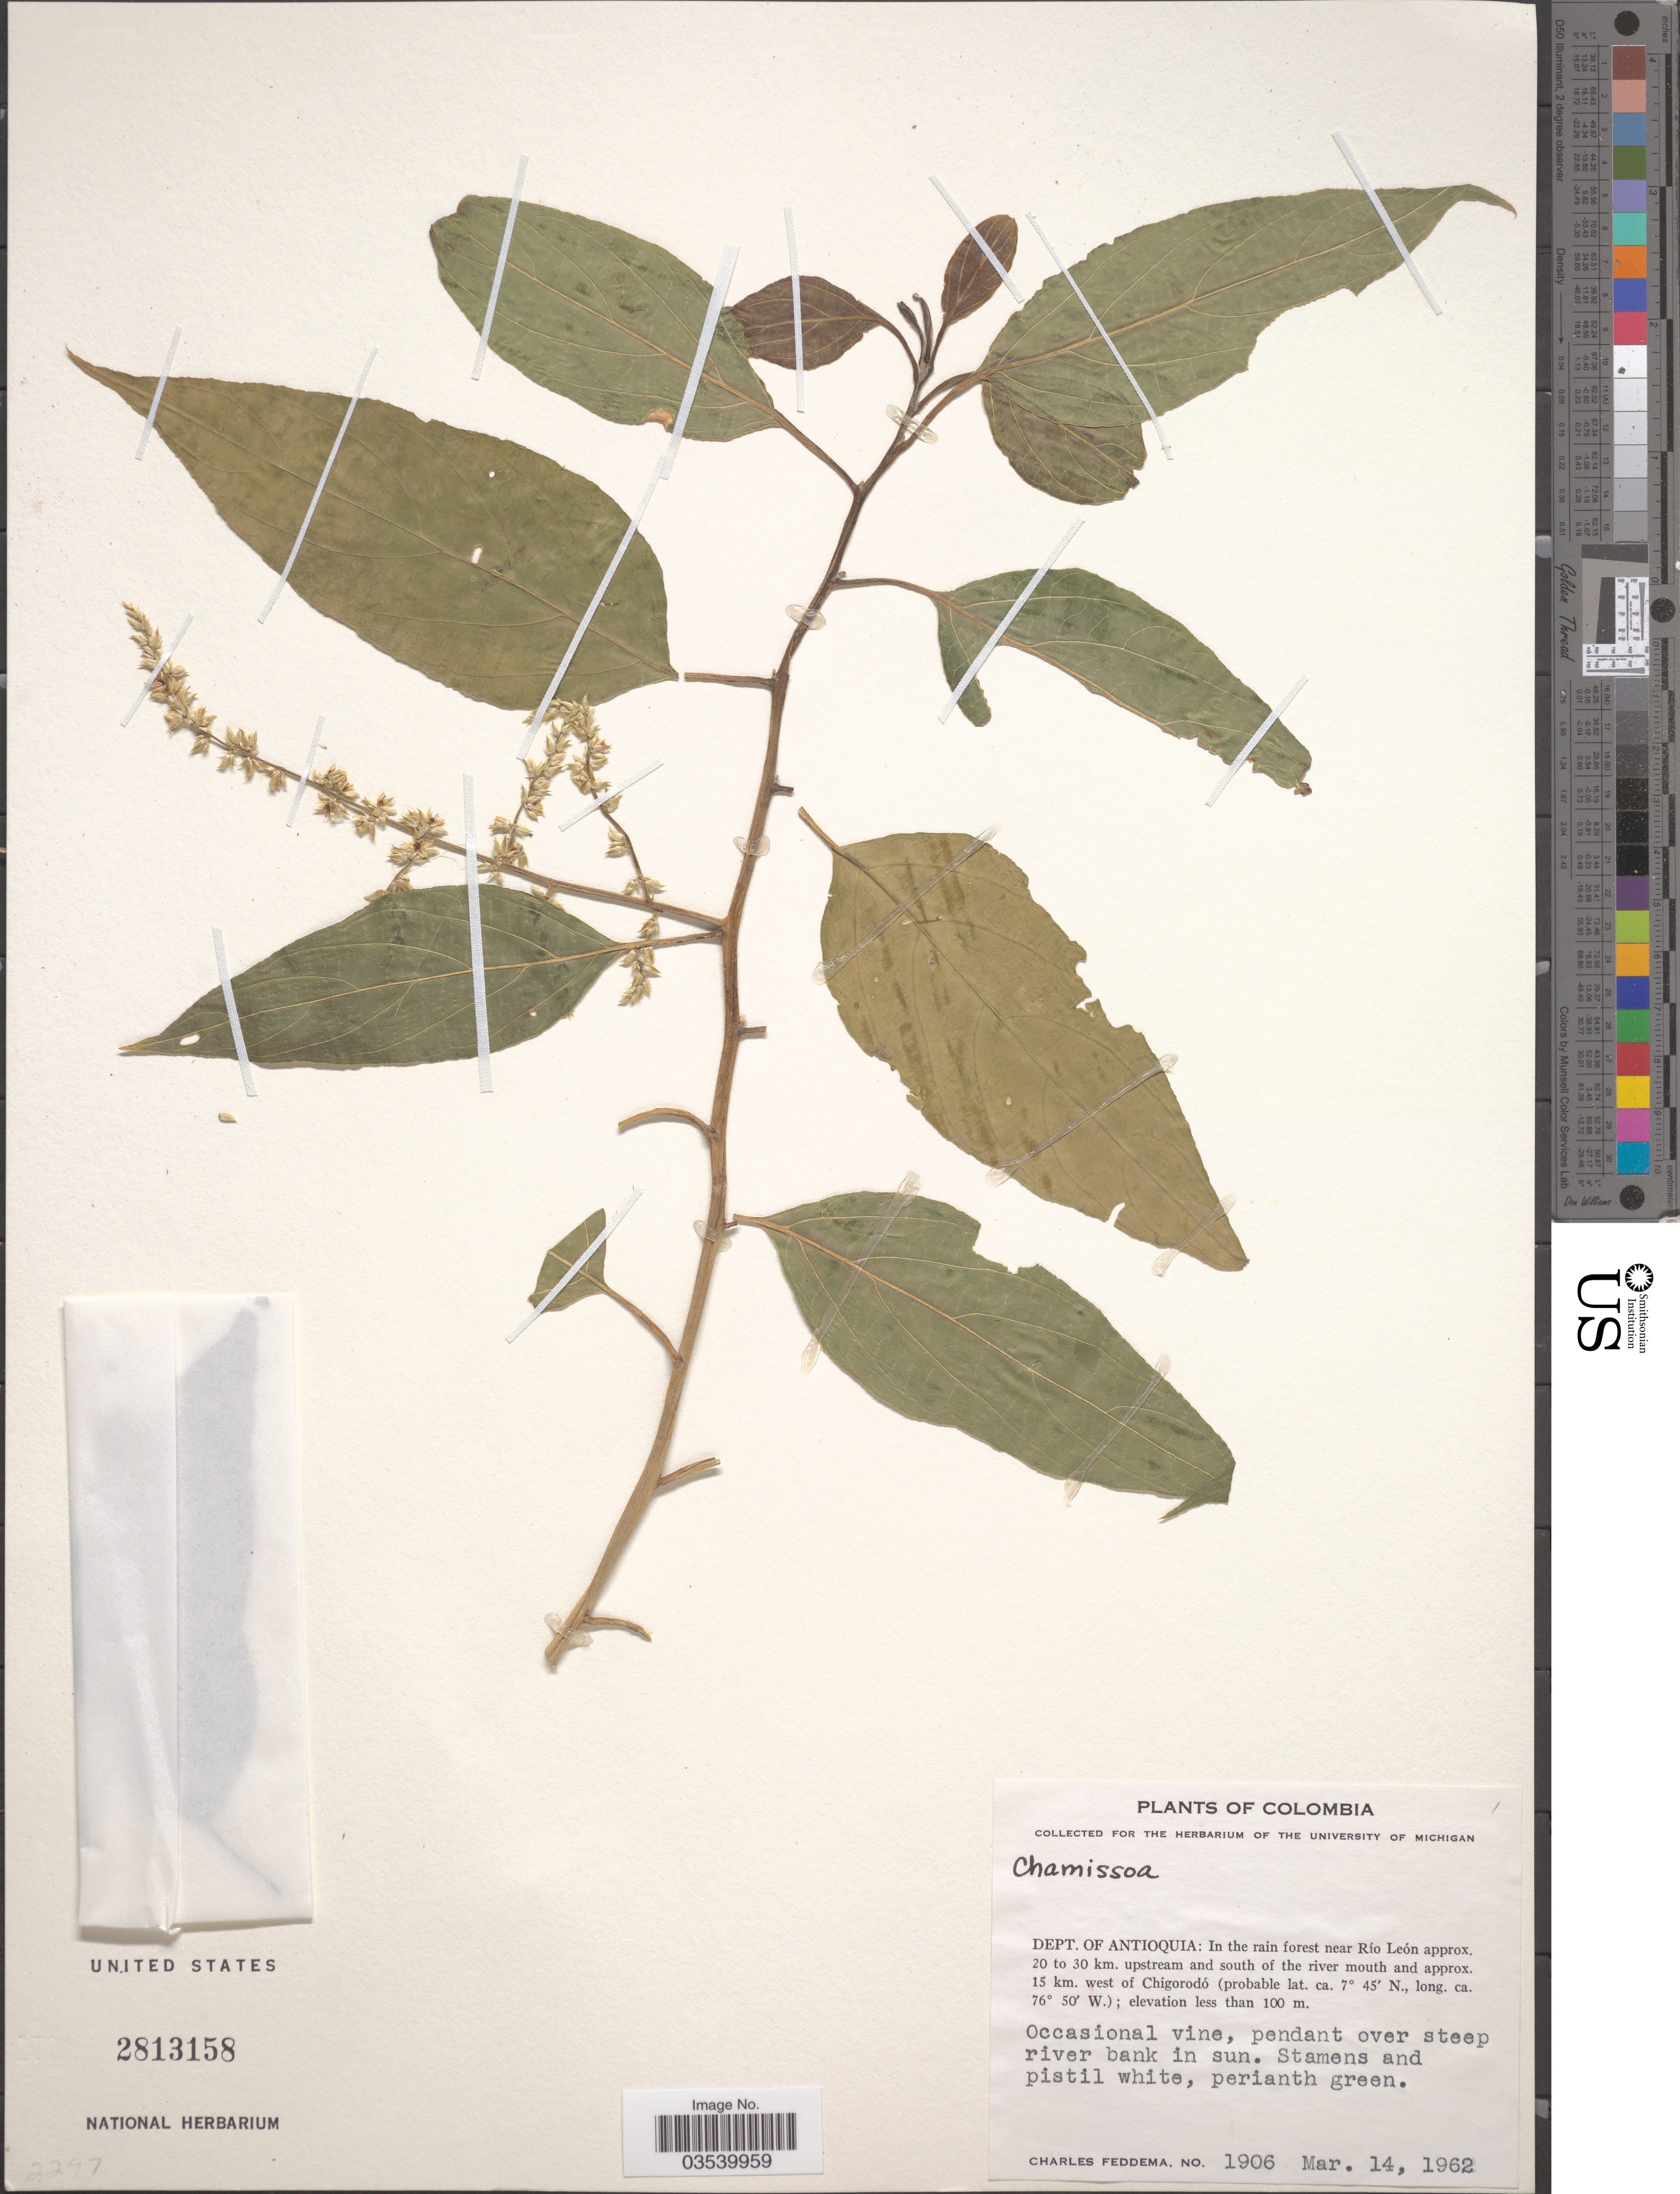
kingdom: Plantae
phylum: Tracheophyta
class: Magnoliopsida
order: Caryophyllales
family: Amaranthaceae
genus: Chamissoa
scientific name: Chamissoa sp.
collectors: C. Feddema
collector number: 1906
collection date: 1962-03-14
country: Colombia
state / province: Antioquia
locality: Dept. of Antioquia: In the rain forest near Río León approx. 20 to 30 km. upstream and south of the river mouth and approx. 15 km. west of Chigorodó.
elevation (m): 100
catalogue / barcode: US 2813158